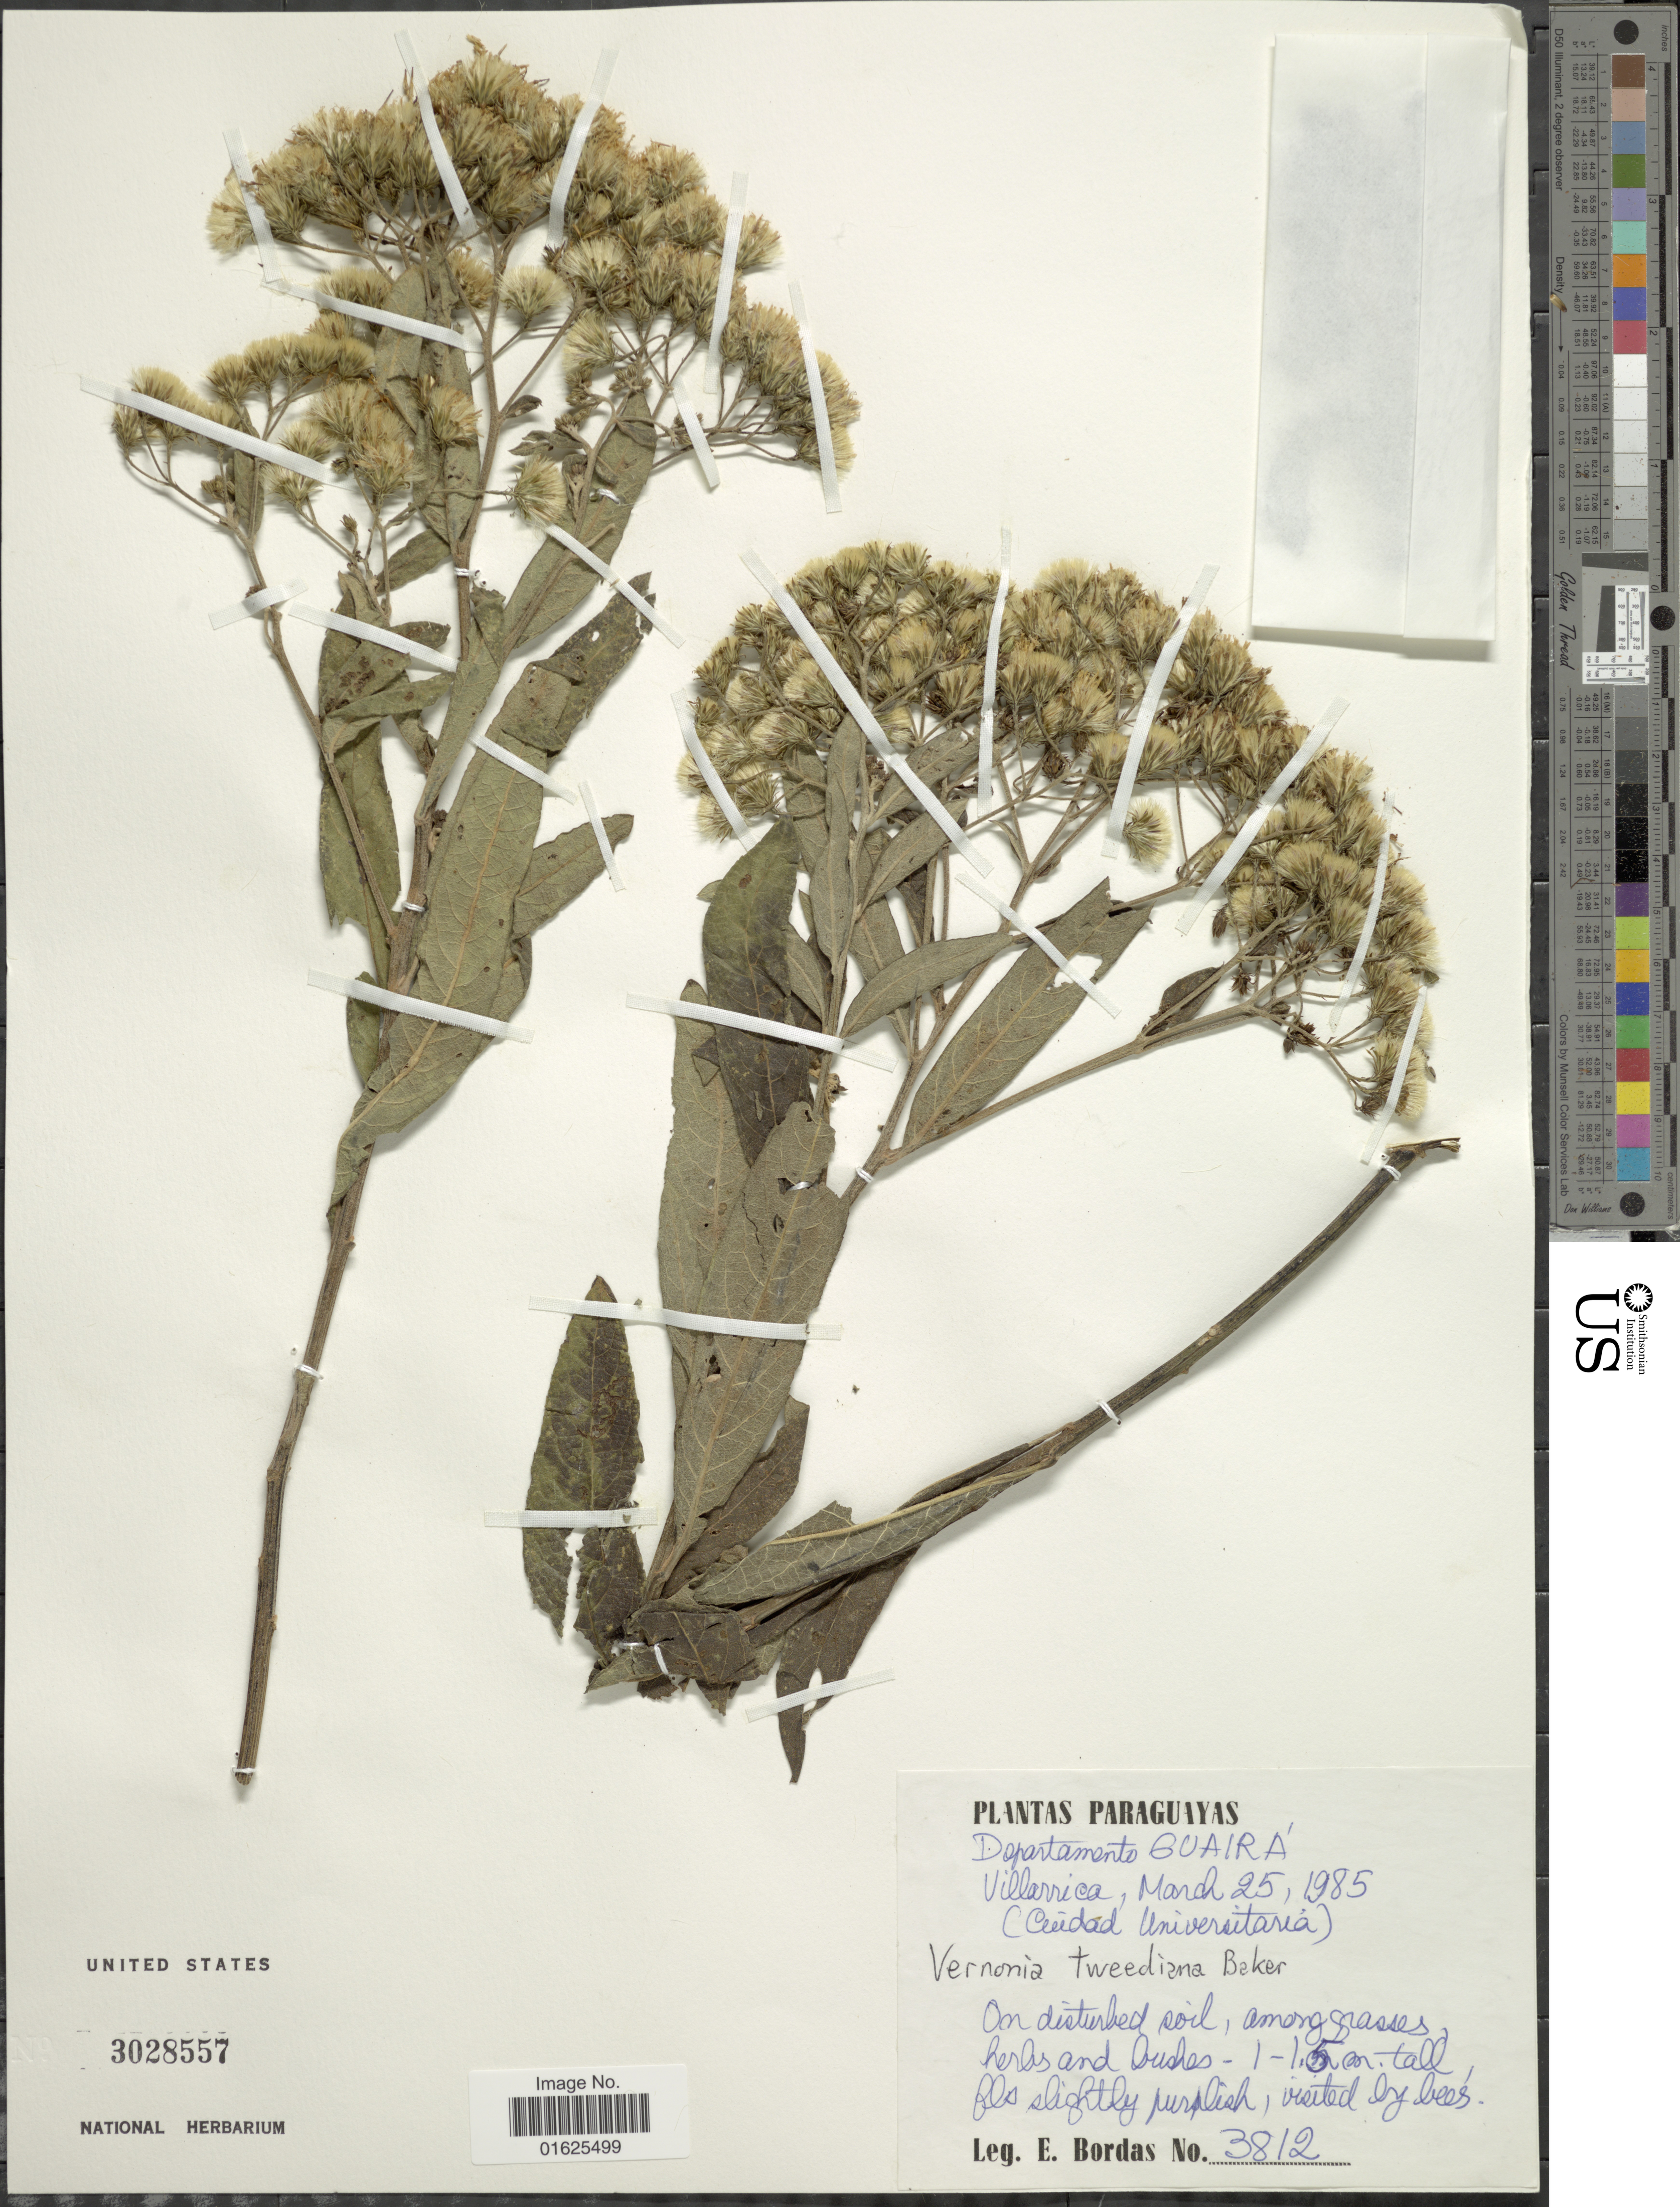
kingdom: Plantae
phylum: Tracheophyta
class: Magnoliopsida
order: Asterales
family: Asteraceae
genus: Vernonanthura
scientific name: Vernonanthura tweedieana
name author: (Baker) H. Rob.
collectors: E. Bordas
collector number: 3812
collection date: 1985-03-25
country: Paraguay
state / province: Guaira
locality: Departamento Guairá Villarica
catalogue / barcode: US 3028557